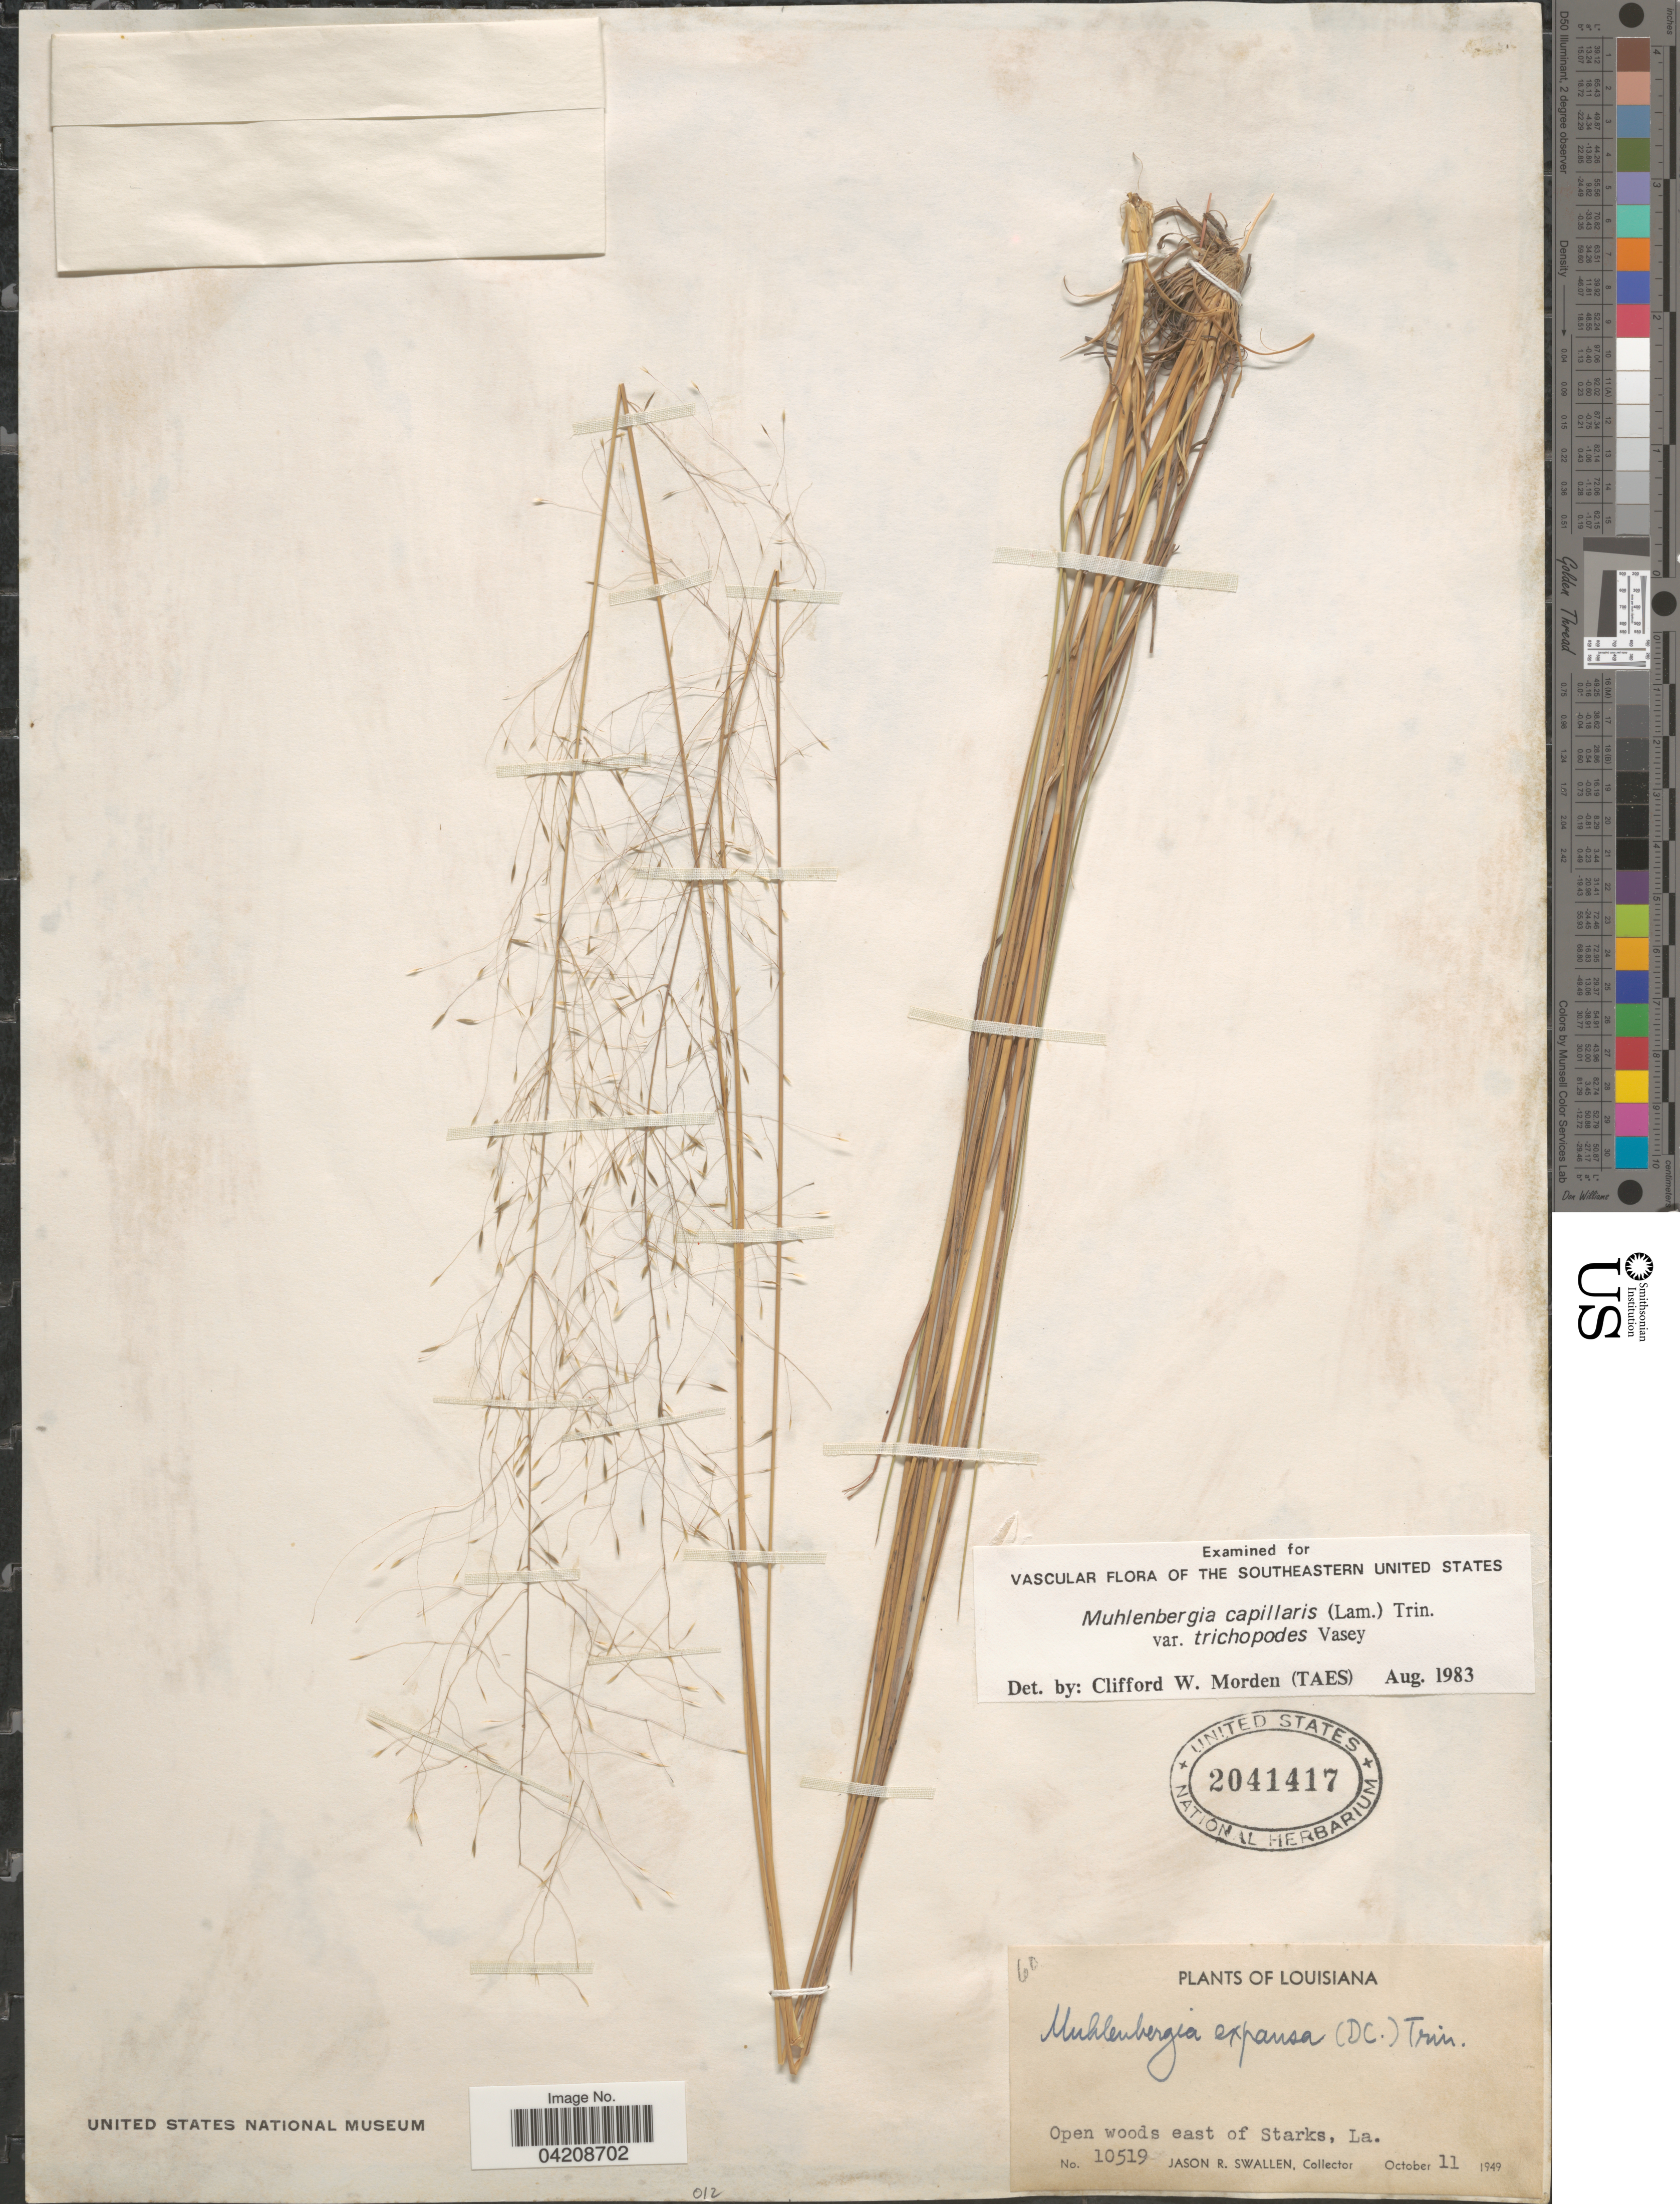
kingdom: Plantae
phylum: Tracheophyta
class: Liliopsida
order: Poales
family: Poaceae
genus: Muhlenbergia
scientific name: Muhlenbergia expansa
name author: Trin.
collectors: J. R. Swallen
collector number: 10519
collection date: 1949-10-11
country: United States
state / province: Louisiana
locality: Open woods east of Starks.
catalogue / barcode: US 2041417